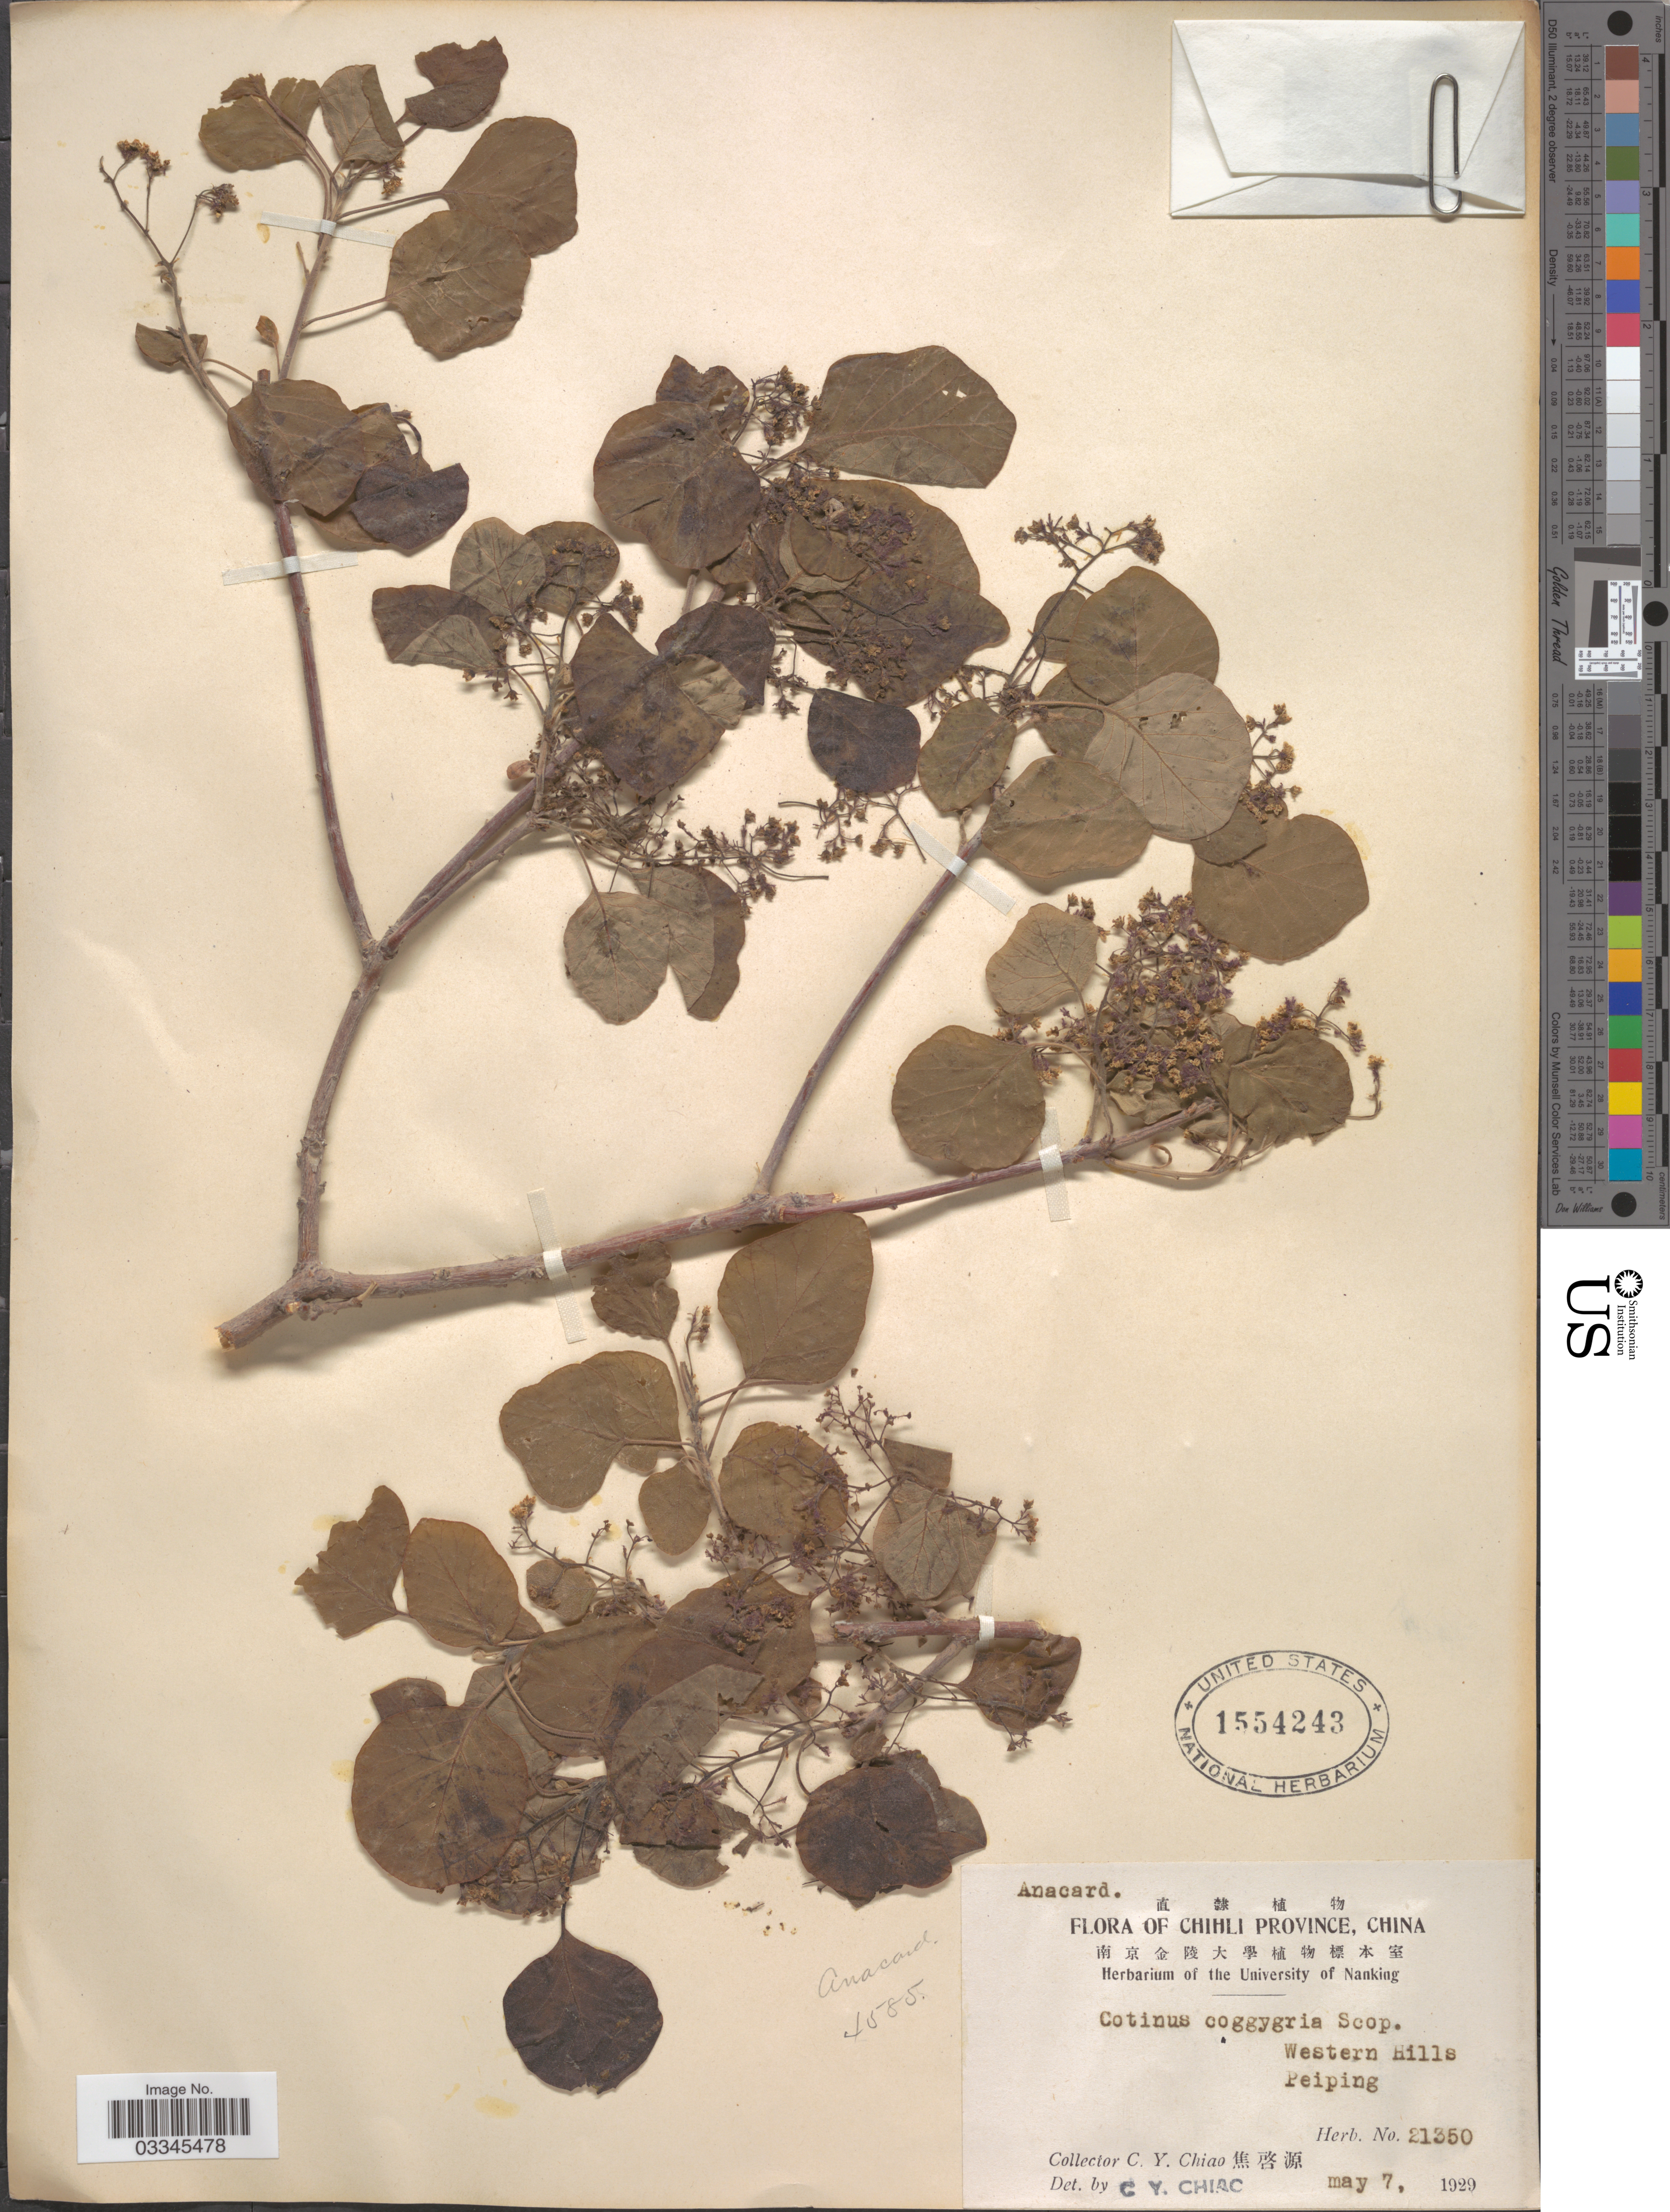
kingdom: Plantae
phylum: Tracheophyta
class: Magnoliopsida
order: Sapindales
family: Anacardiaceae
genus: Cotinus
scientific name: Cotinus coggygria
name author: Scop.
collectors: C. Y. Chiao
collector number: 21350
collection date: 1929-05-07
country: China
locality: Chihli Province. Western Hills. Peiping.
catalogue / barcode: US 1554243